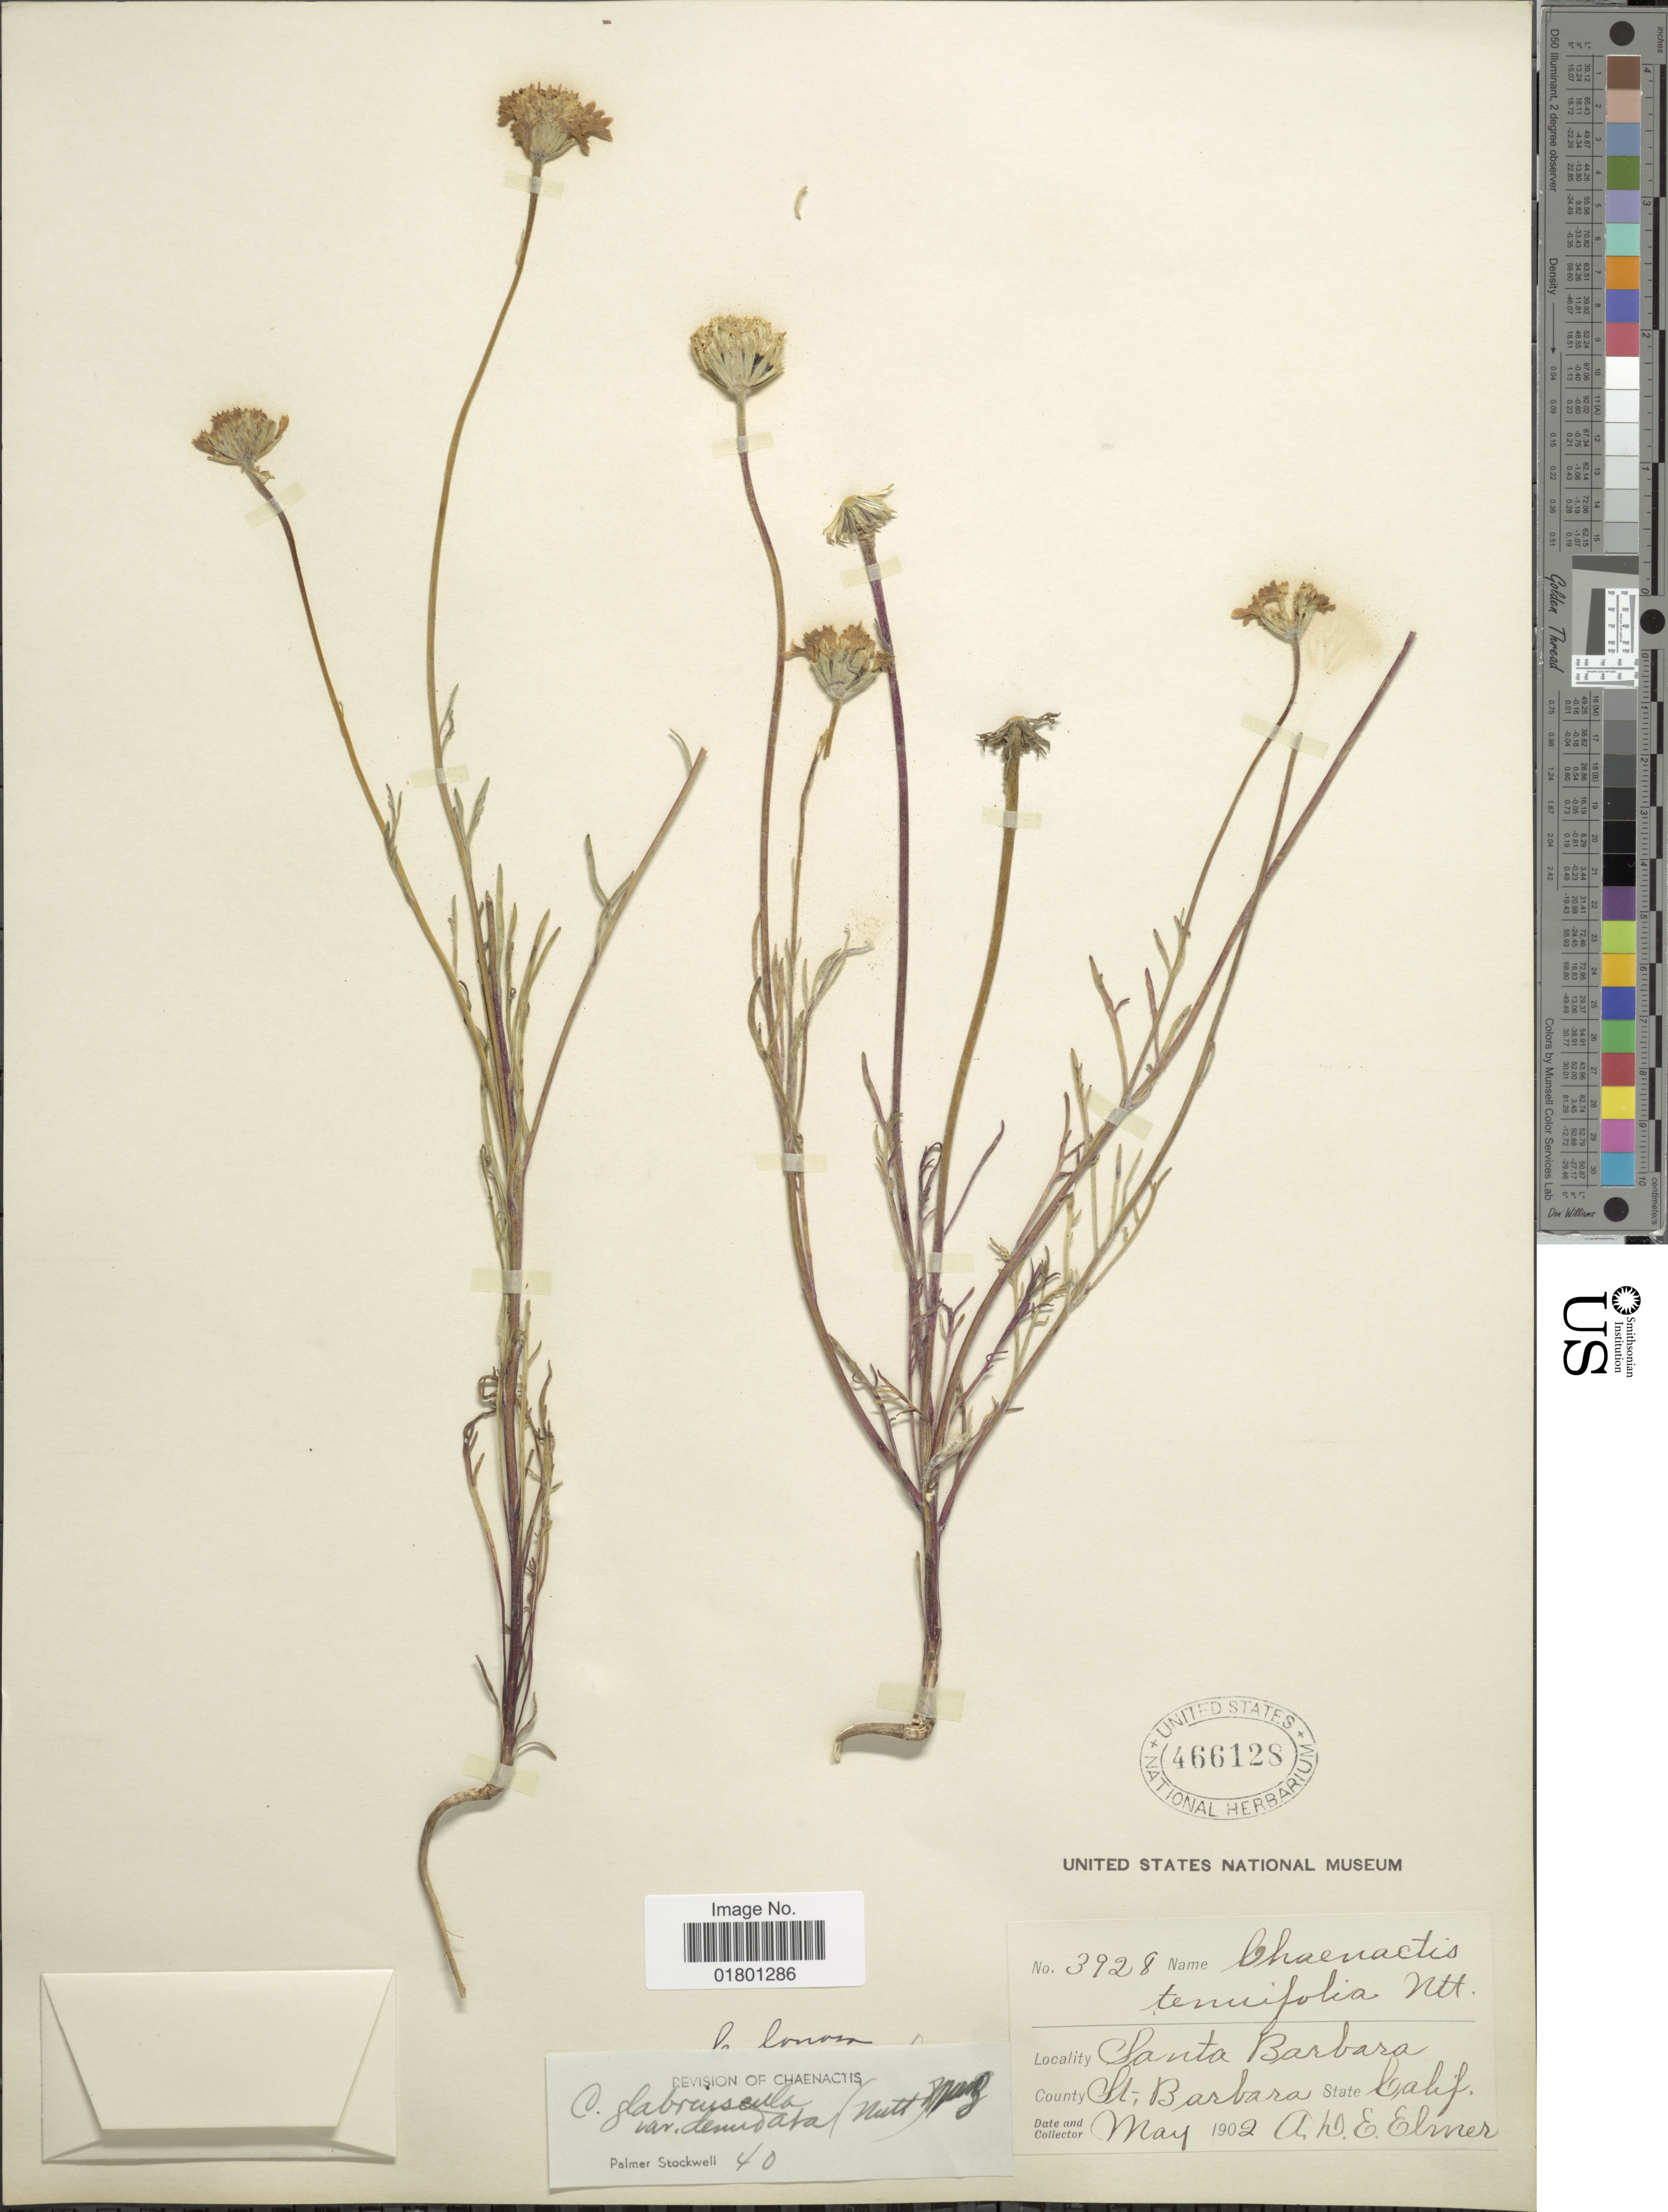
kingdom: Plantae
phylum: Tracheophyta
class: Magnoliopsida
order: Asterales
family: Asteraceae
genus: Chaenactis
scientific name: Chaenactis glabriuscula var. denudata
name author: (Nutt.) Munz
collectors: A. D. E. Elmer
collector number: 3928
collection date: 1902-05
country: United States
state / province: California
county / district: Santa Barbara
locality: Santa Barbara, County St. Barbara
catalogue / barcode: US 466128